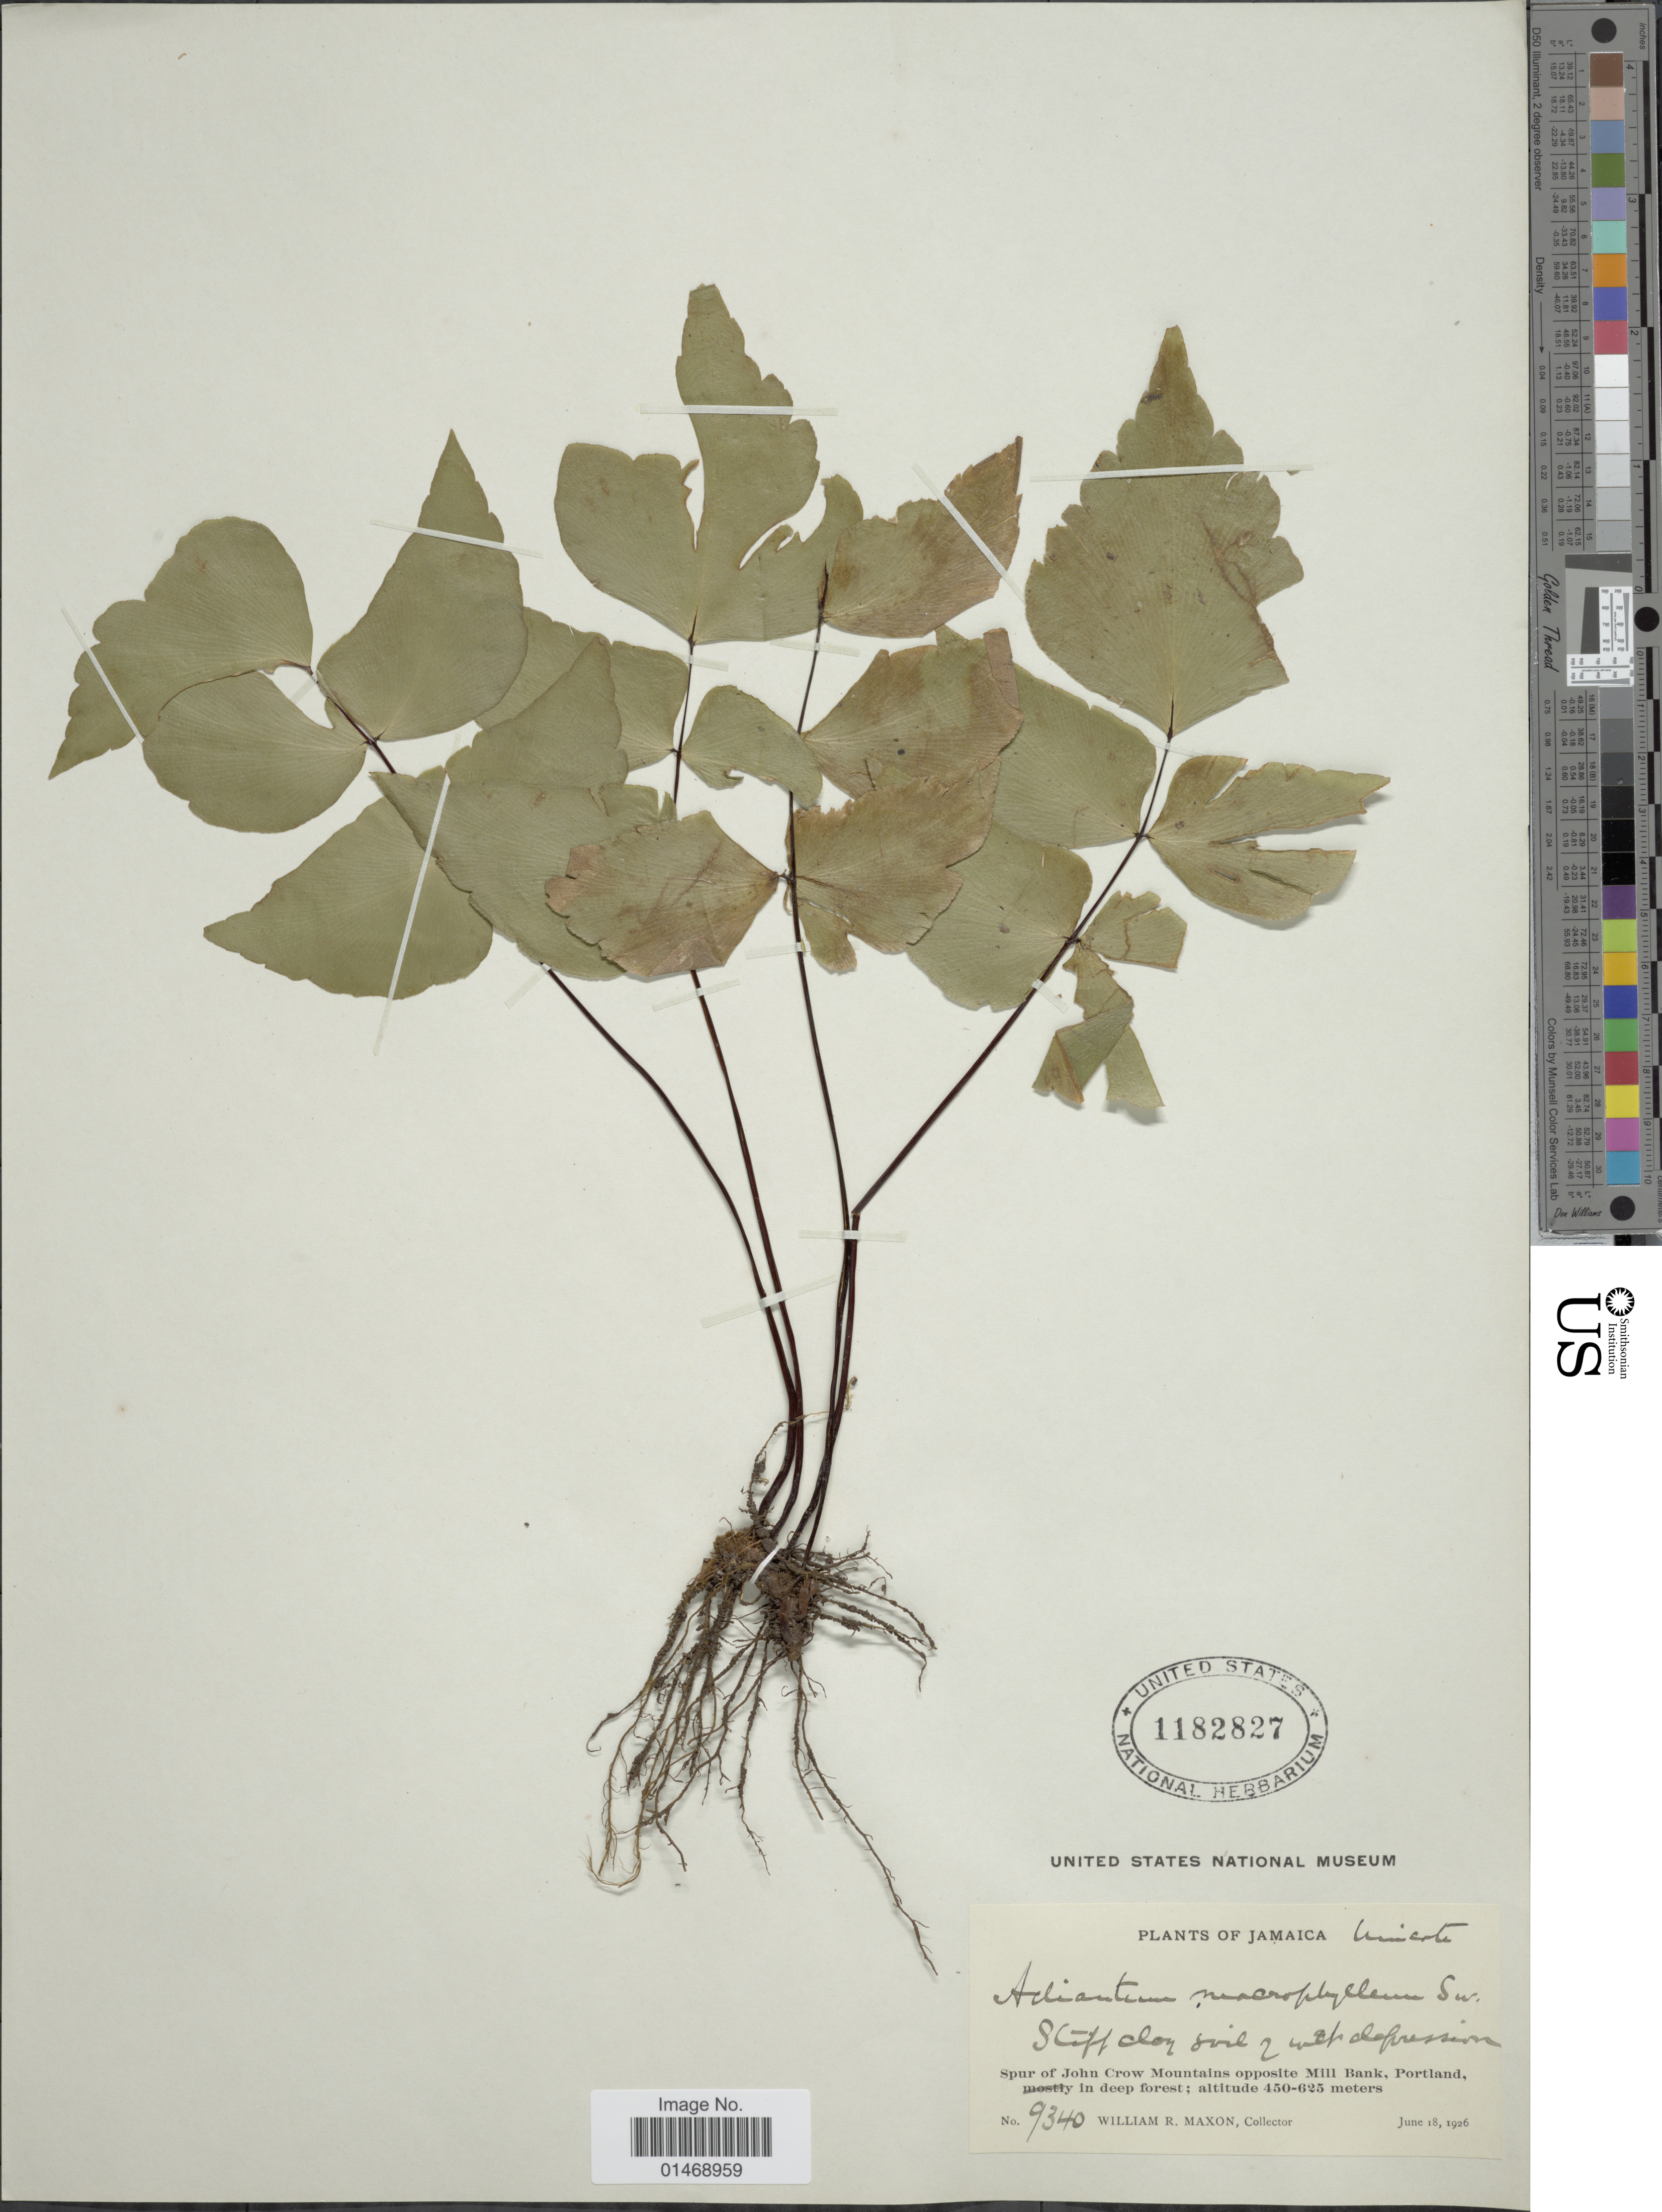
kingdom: Plantae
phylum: Tracheophyta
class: Polypodiopsida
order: Polypodiales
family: Pteridaceae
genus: Adiantum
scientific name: Adiantum macrophyllum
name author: Sw.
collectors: W. R. Maxon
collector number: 9340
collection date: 1926-06-18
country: Jamaica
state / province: Portland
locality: Spur of John Crow Mountains opposite Mill Bank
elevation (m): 450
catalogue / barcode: US 1182827